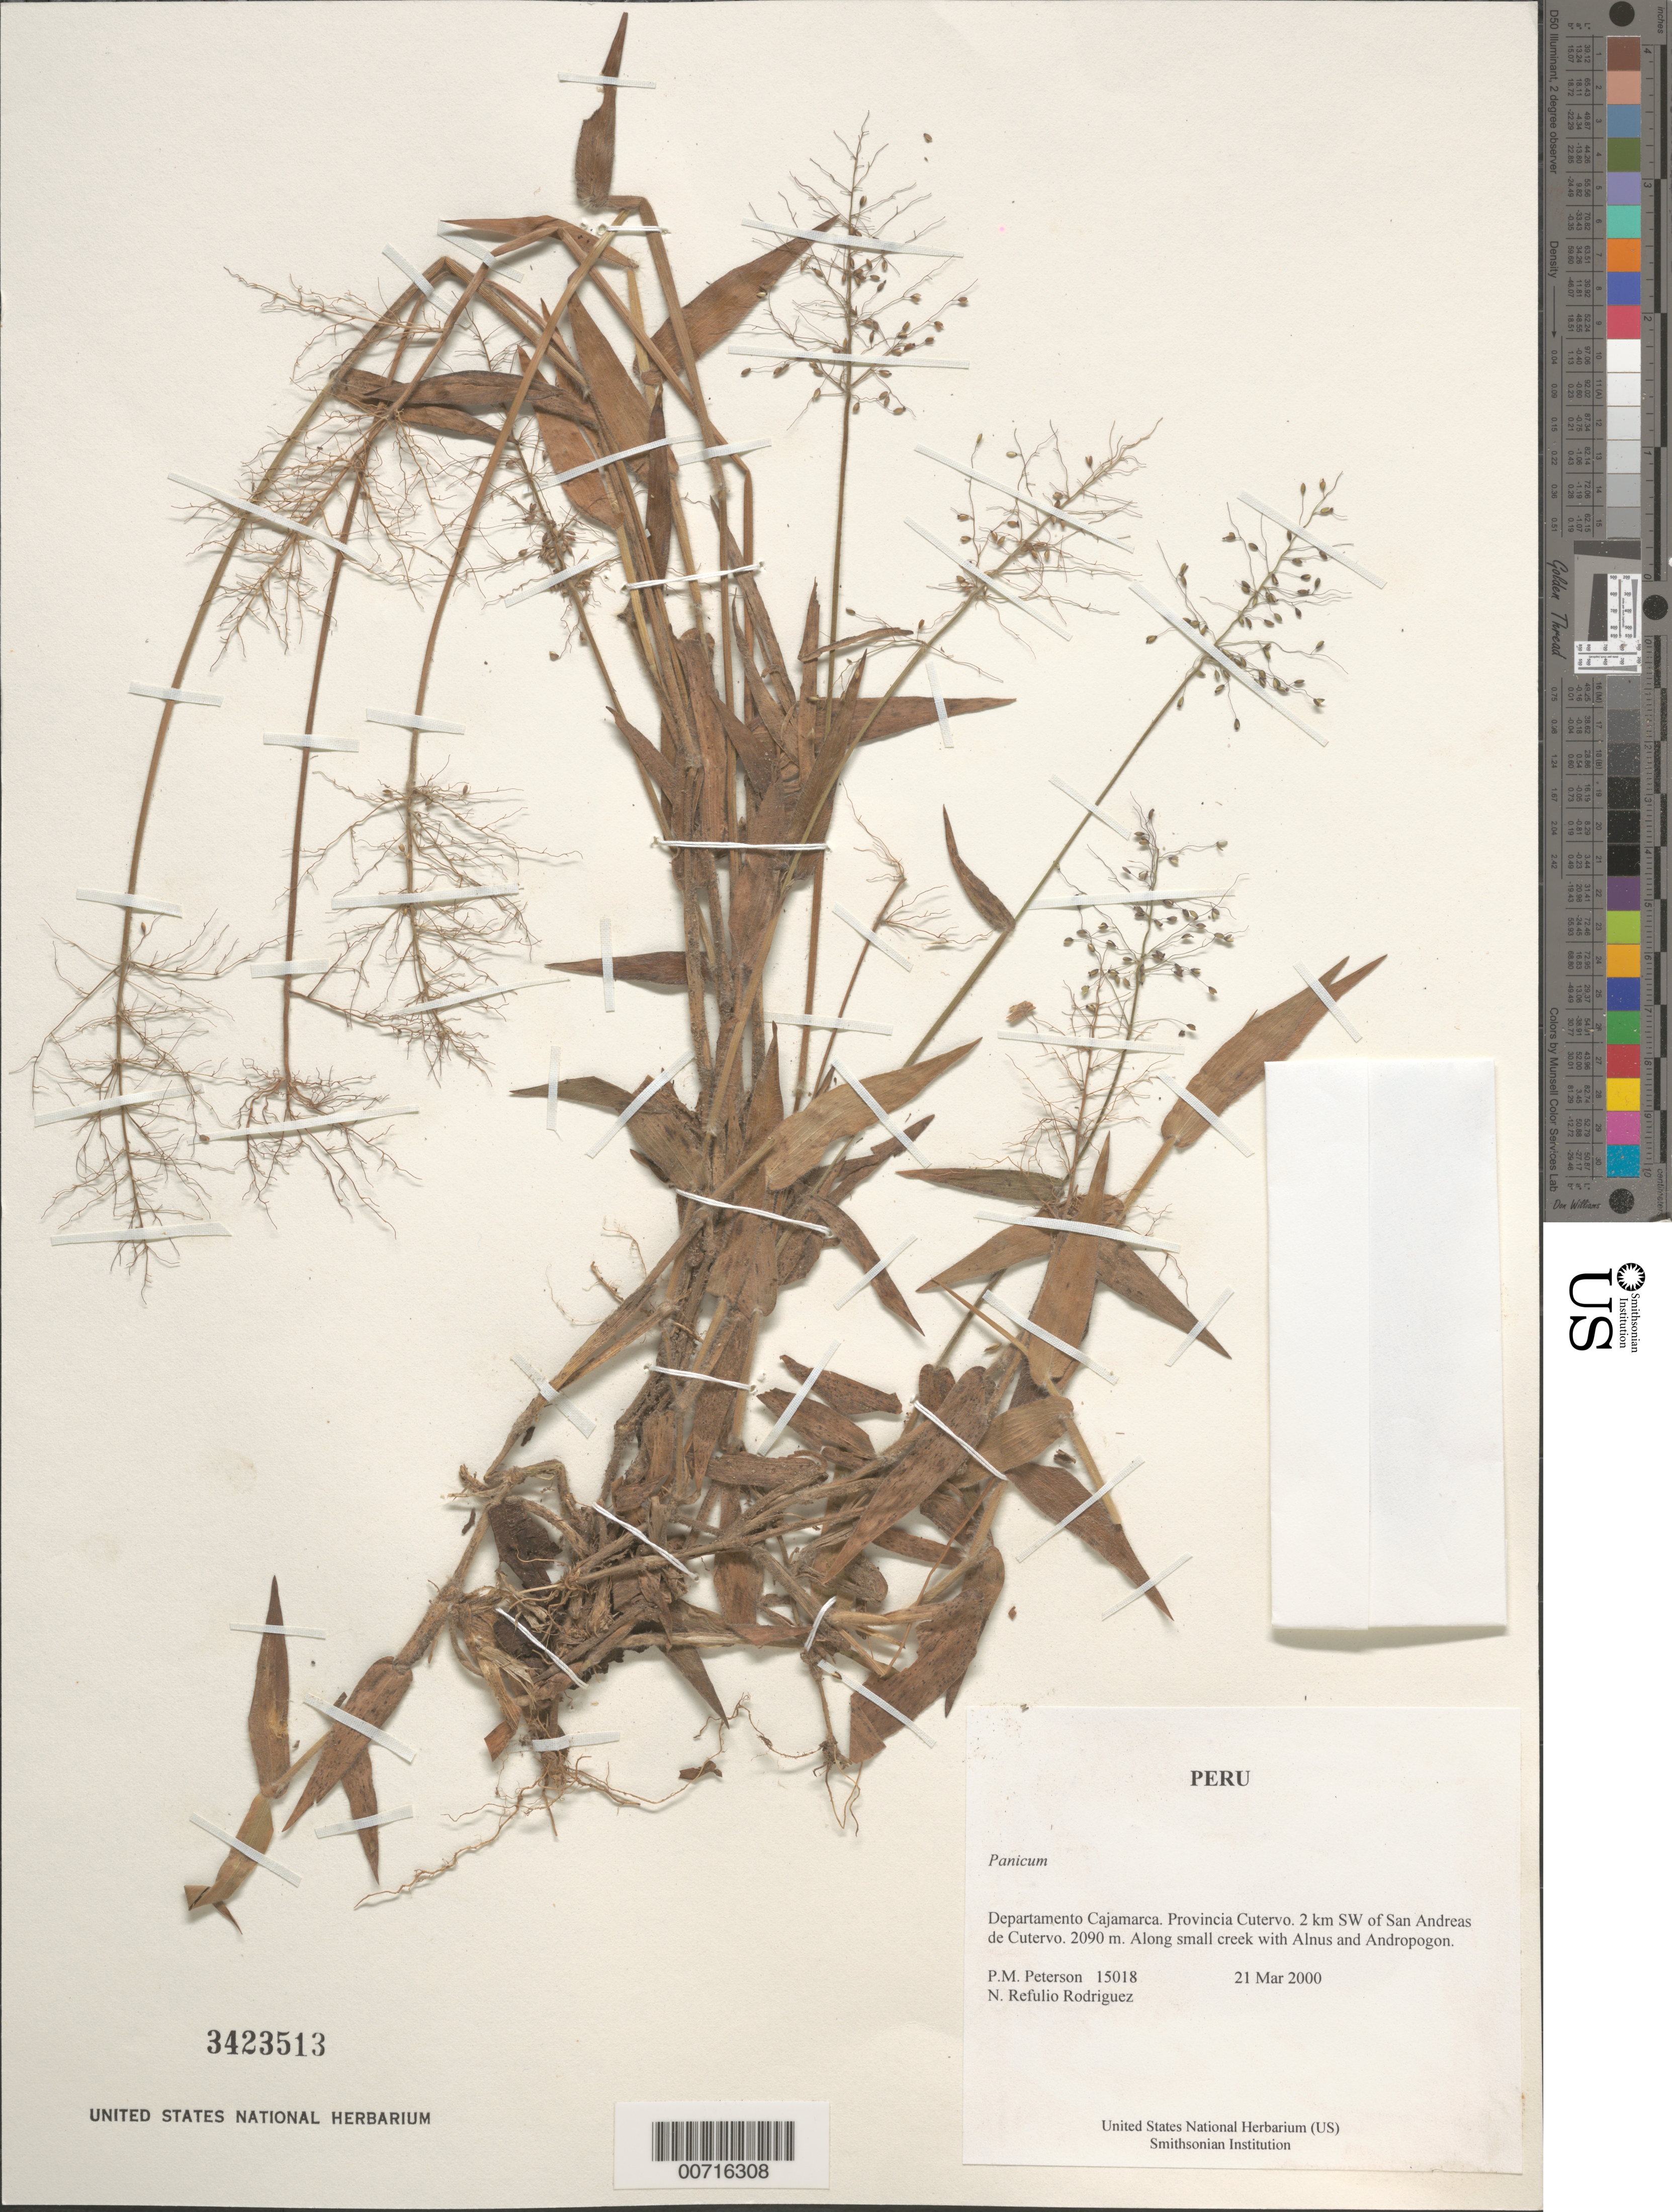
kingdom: Plantae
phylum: Tracheophyta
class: Liliopsida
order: Poales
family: Poaceae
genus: Panicum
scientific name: Panicum sp.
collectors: P. M. Peterson & N. Refulio-Rodríguez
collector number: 15018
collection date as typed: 21 Mar 2000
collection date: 2000-03-21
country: Peru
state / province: Cajamarca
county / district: Cutervo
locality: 2 km SW of San Andreas de Cutervo.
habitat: Along small creek with Alnus and Andropogon.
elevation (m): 2090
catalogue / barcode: US 3423513